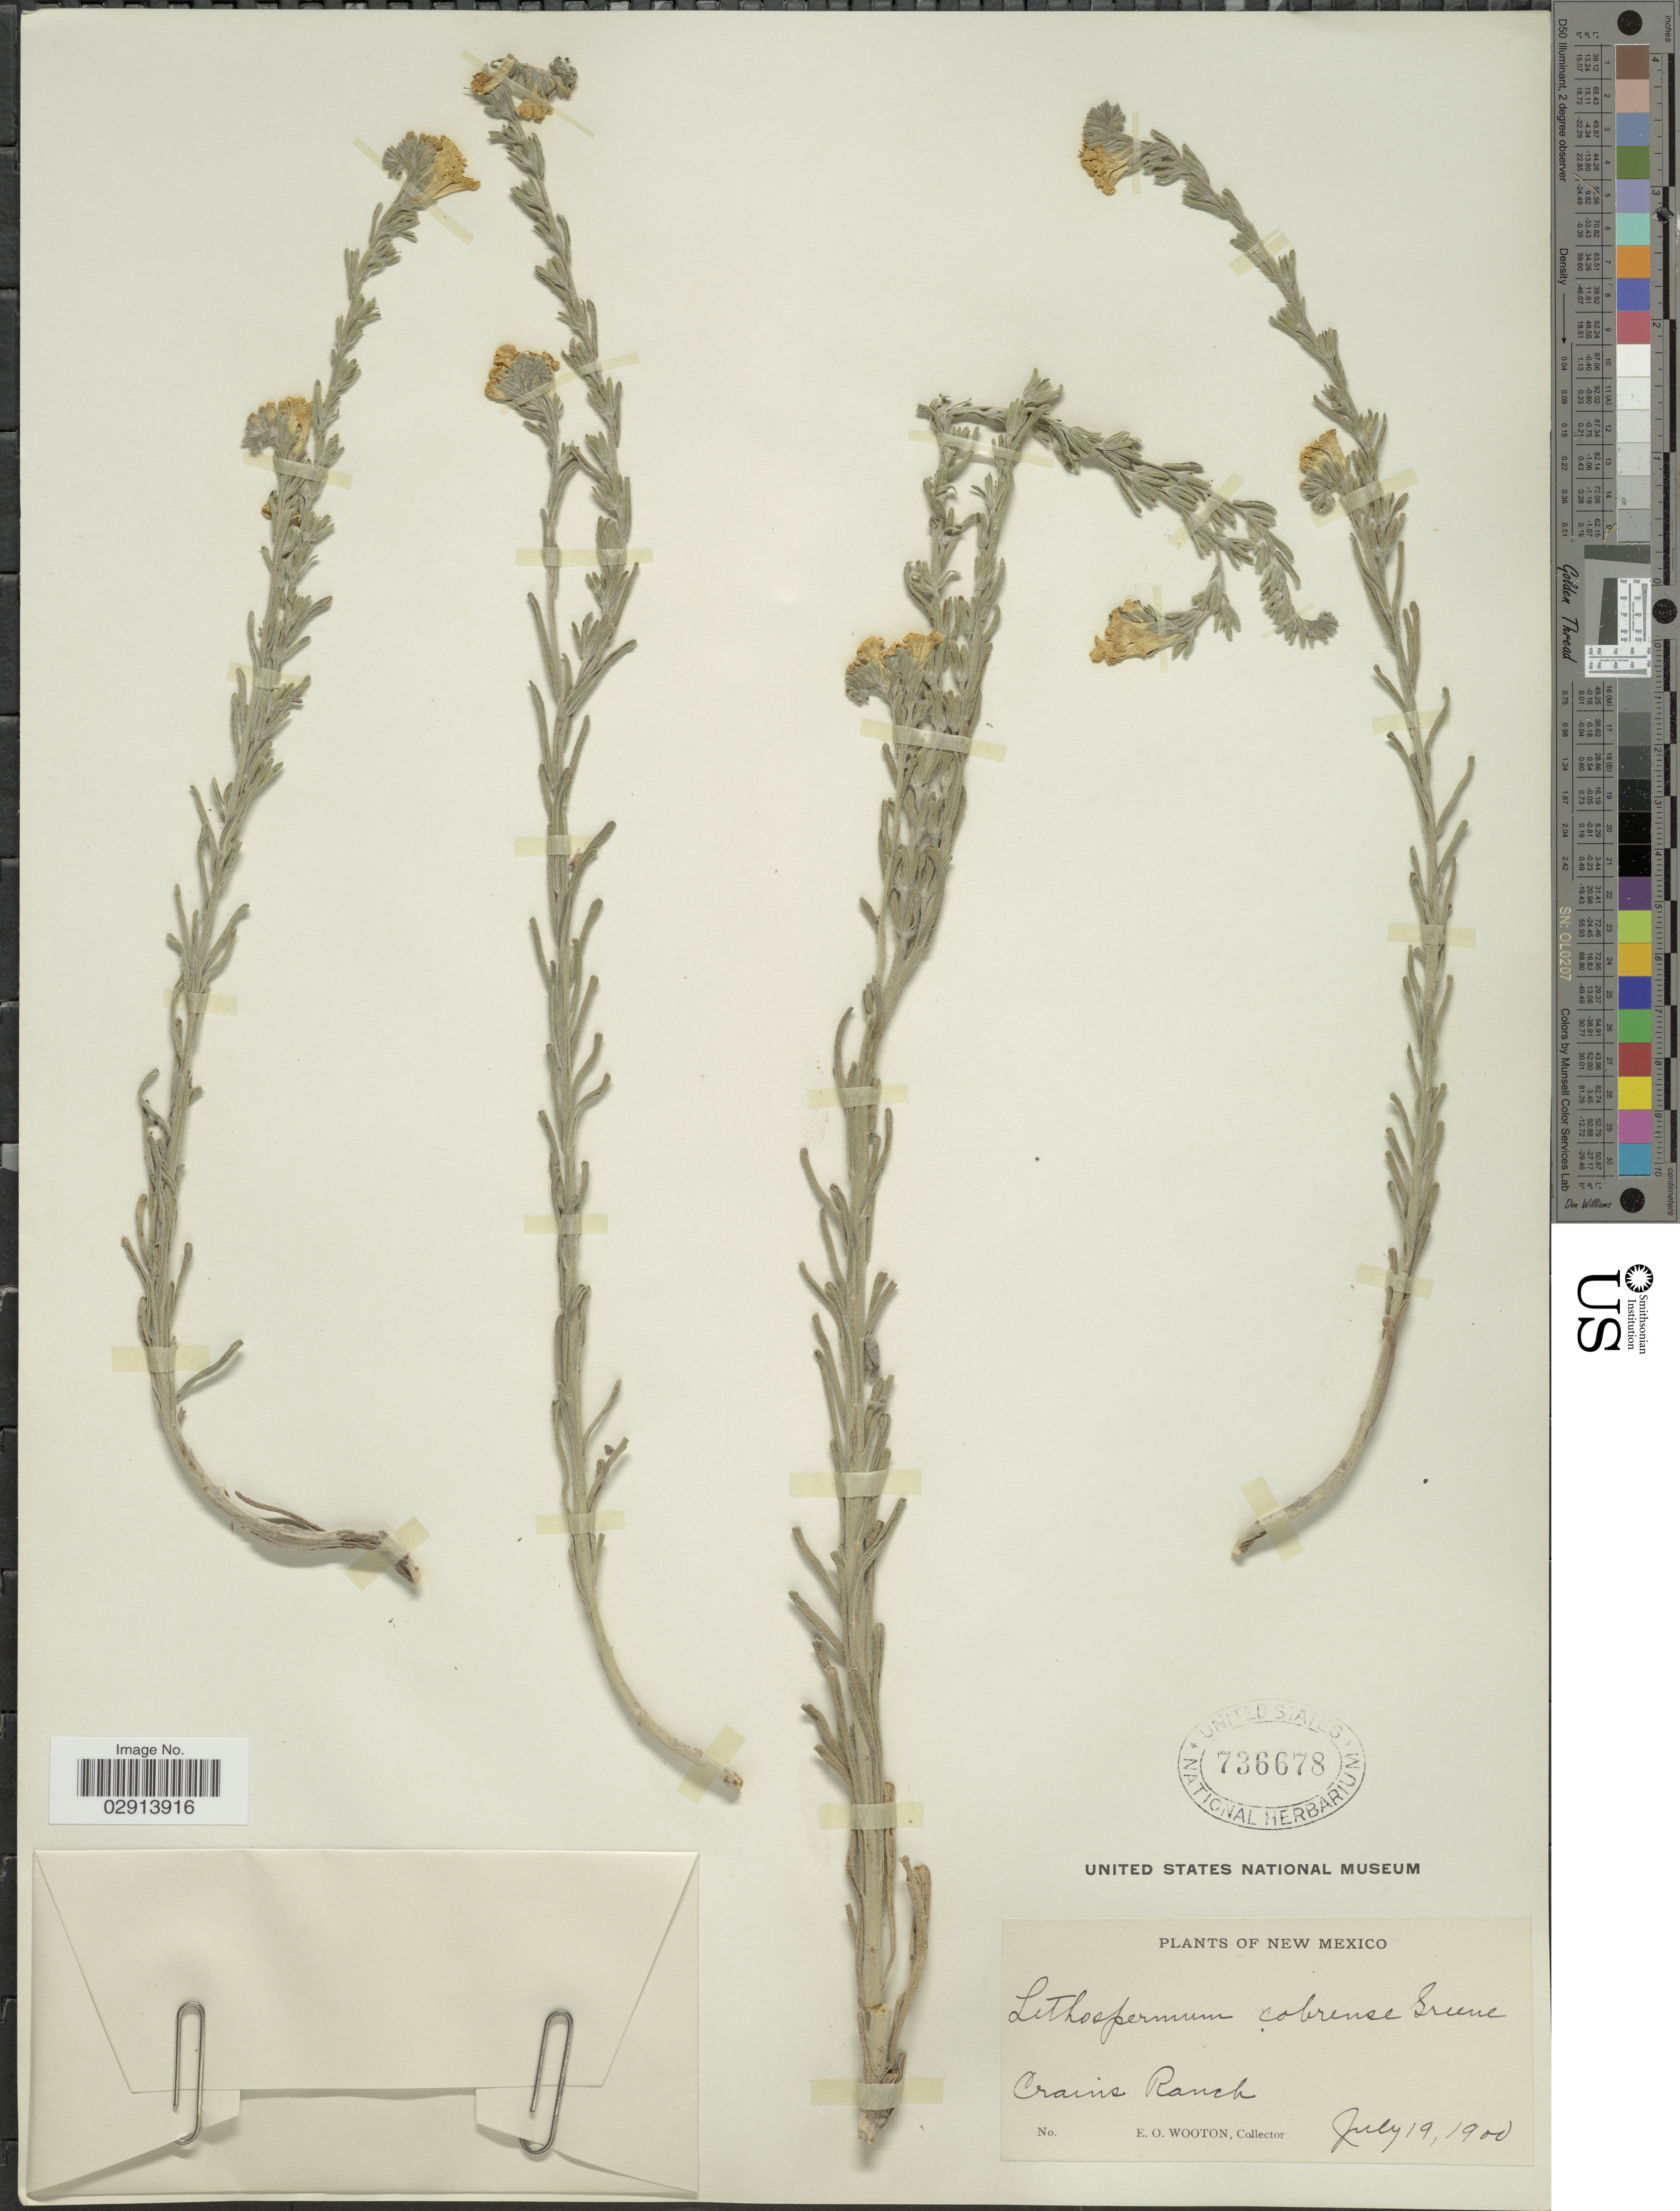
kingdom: Plantae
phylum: Tracheophyta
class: Magnoliopsida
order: Boraginales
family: Boraginaceae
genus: Lithospermum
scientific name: Lithospermum cobrense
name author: Greene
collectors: E. O. Wooton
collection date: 1900-07-19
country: United States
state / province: New Mexico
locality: Crains Ranch.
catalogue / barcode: US 736678